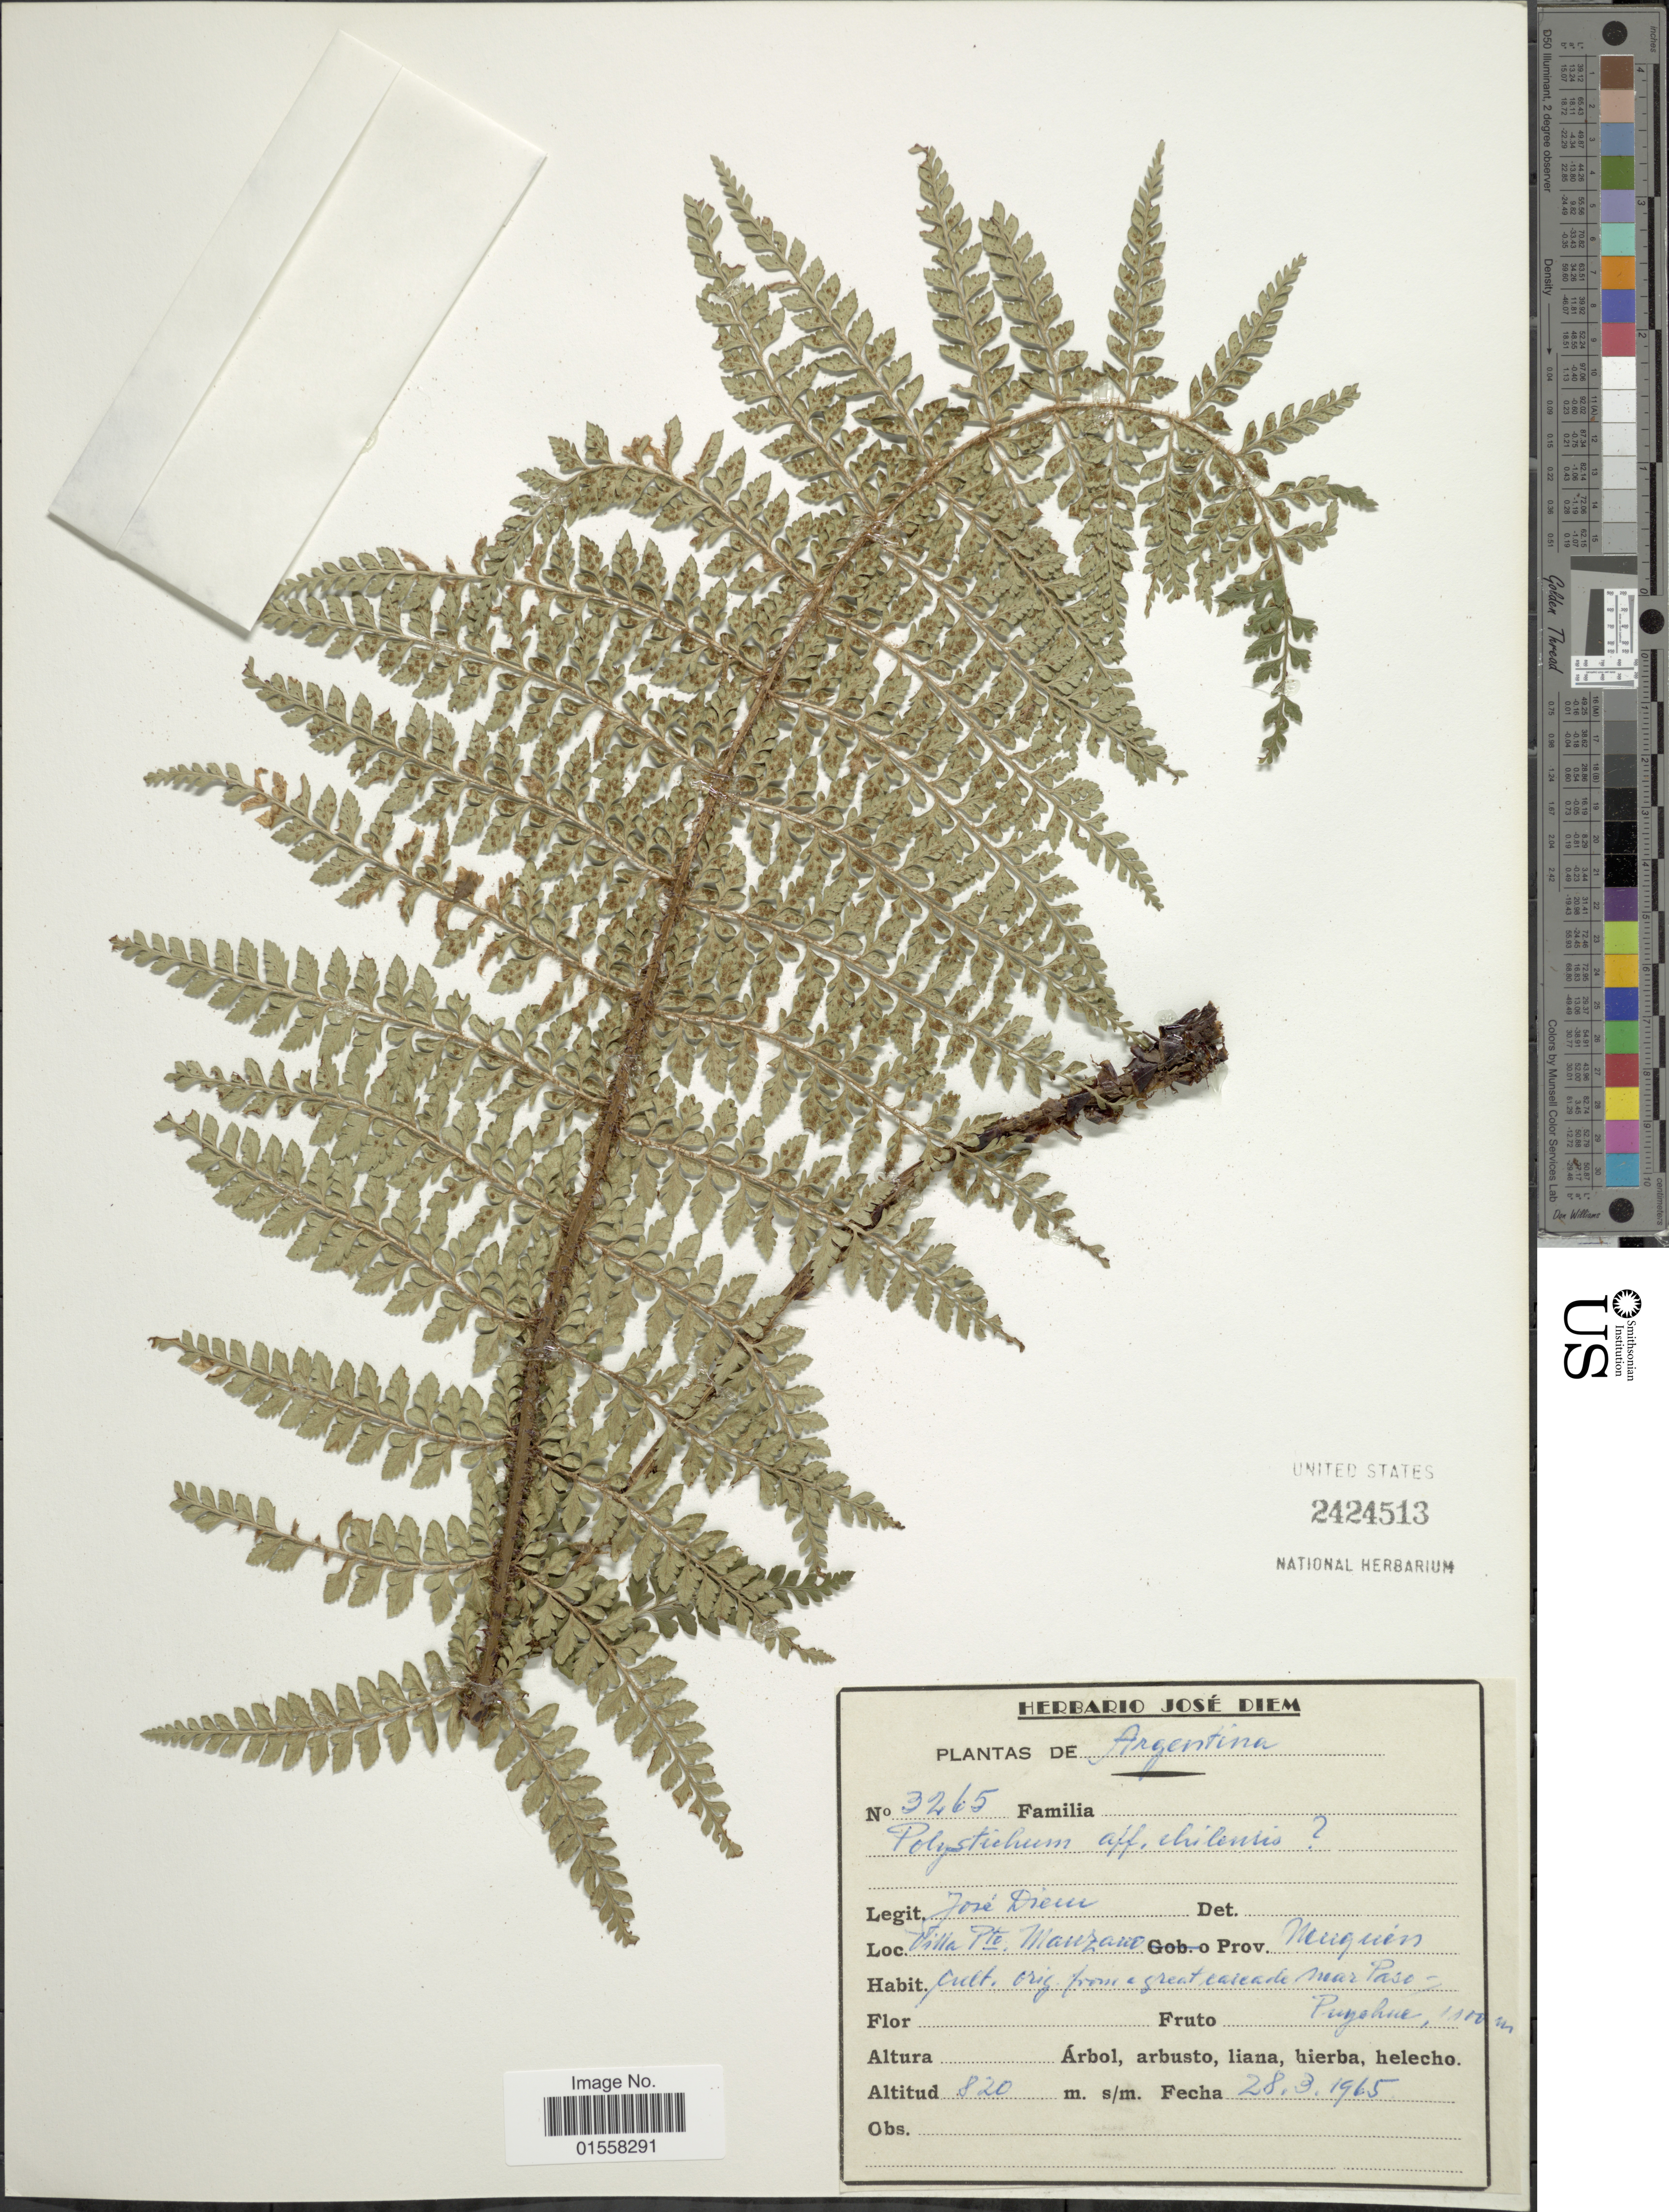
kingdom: Plantae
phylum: Tracheophyta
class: Polypodiopsida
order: Polypodiales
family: Dryopteridaceae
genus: Polystichum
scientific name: Polystichum chilense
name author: (Christ) Diels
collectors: J. Diem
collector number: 3265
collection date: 1965-03-28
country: Argentina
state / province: Neuquen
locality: Argentina. Villa Pto Muazano Prov. Neuquin.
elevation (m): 820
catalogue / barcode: US 2424513